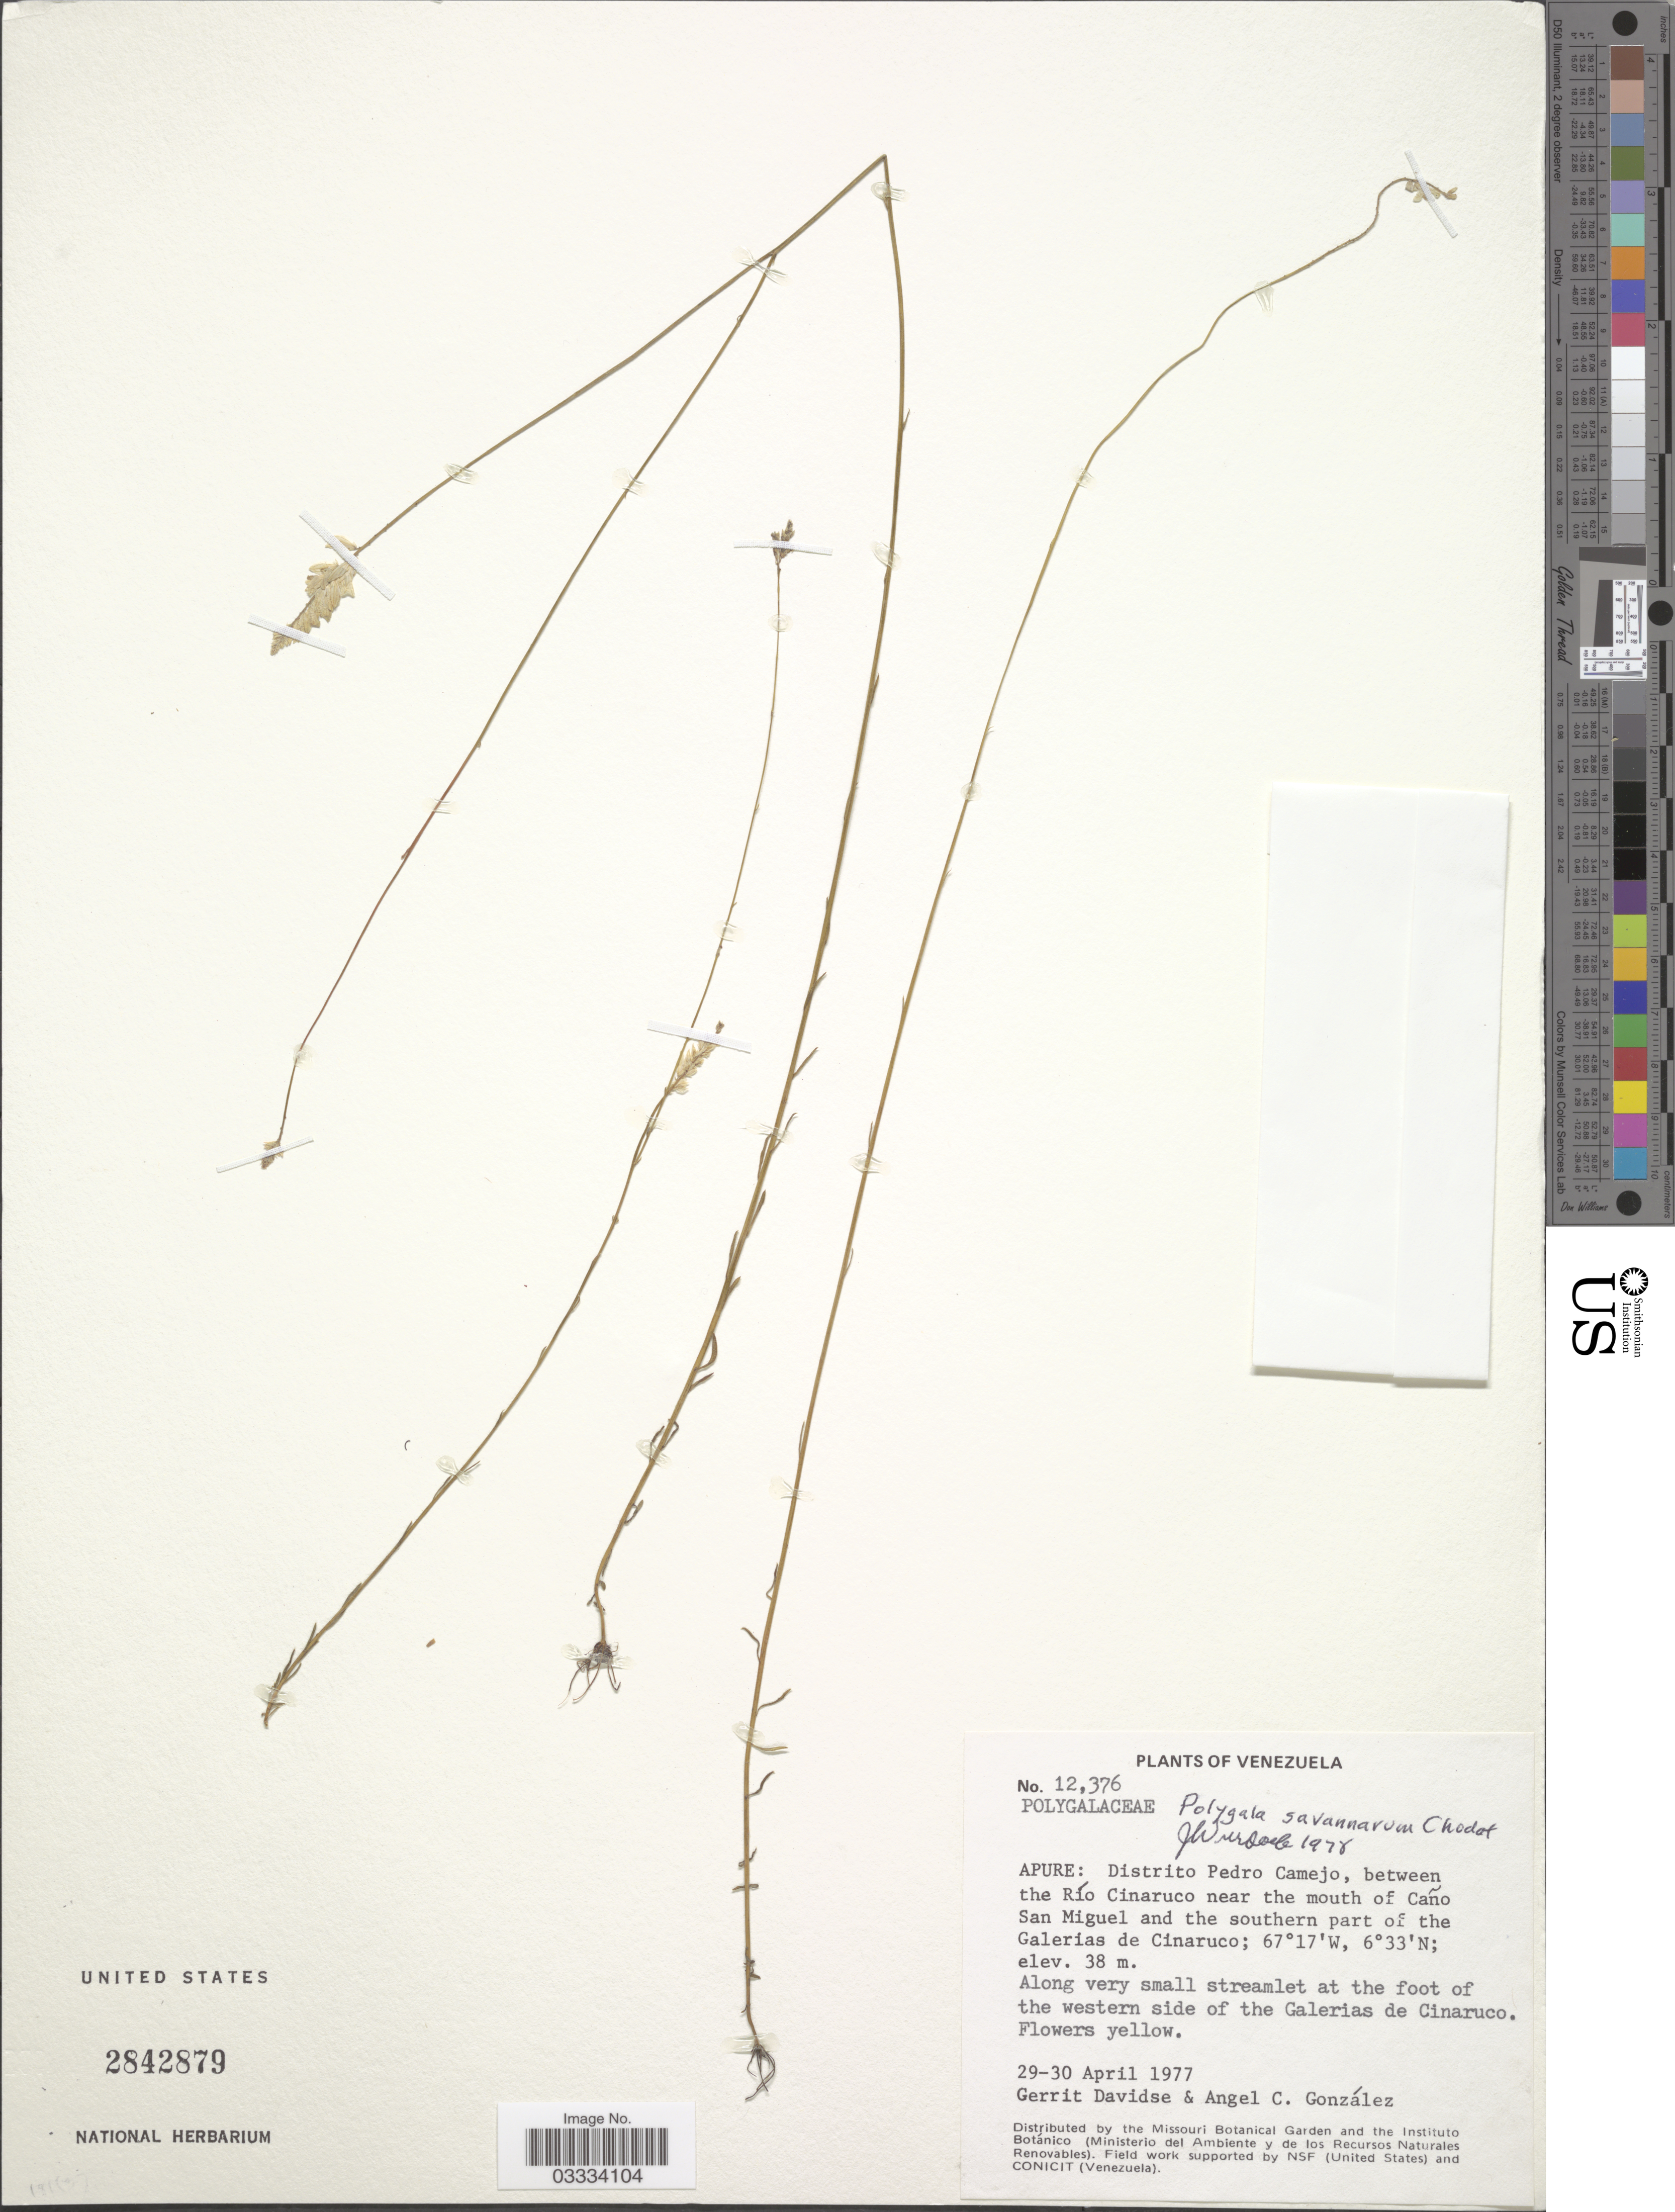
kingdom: Plantae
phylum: Tracheophyta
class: Magnoliopsida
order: Fabales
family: Polygalaceae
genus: Polygala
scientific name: Polygala savannarum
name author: Chodat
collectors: G. Davidse & A. C. González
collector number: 12376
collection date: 1977-04-29/1977-04-30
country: Venezuela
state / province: Apure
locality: Distrito Pedro Camejo, between the Río Cinaruco near the mouth of Caño San Miguel and the southern part of the Galerias de Cinaruco.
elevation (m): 38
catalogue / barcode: US 2842879